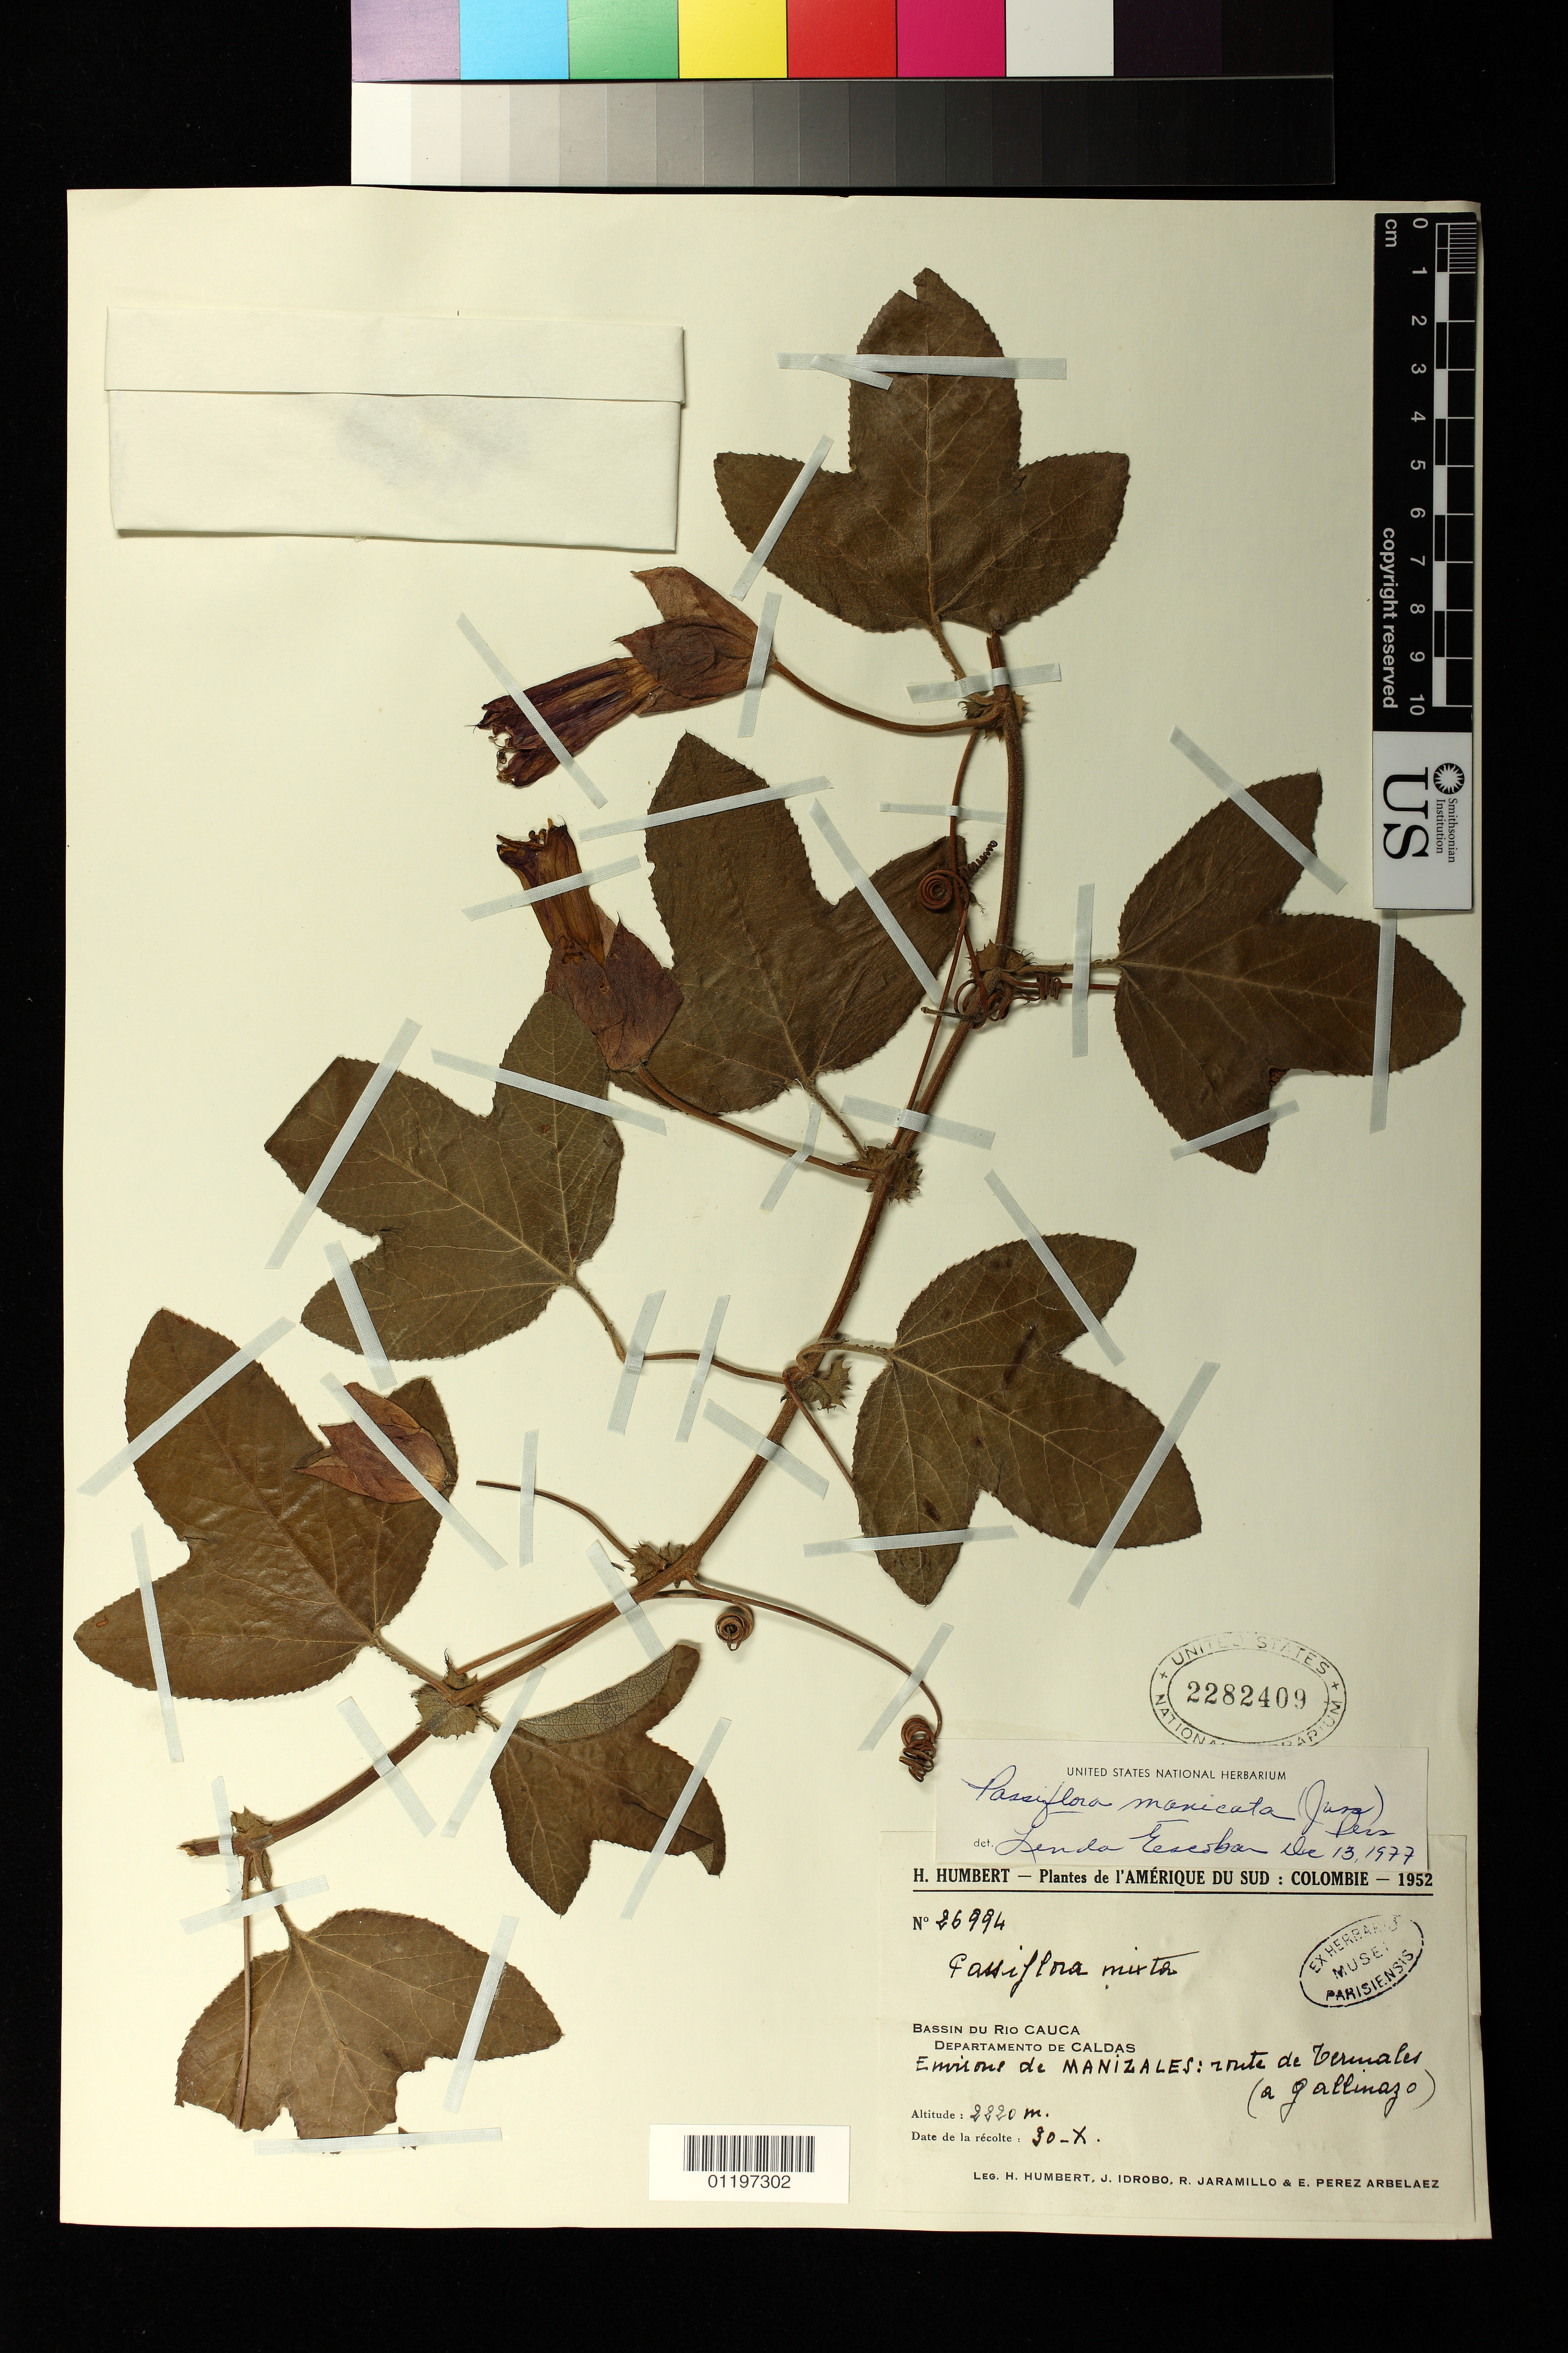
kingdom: Plantae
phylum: Tracheophyta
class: Magnoliopsida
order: Malpighiales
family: Passifloraceae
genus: Passiflora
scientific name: Passiflora manicata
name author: (Juss.) Pers.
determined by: Escobar, L.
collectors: H. Humbert, J. M. Idrobo, R. Jaramillo M. & E. Pérez Arbeláez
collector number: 26994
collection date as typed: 30 Oct 1952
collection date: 1952-10-30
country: Colombia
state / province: Caldas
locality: Bassin du Rio Cauca, environs de Manizales, route de Teremales (a Gallinazo).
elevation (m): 2220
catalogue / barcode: US 2282409